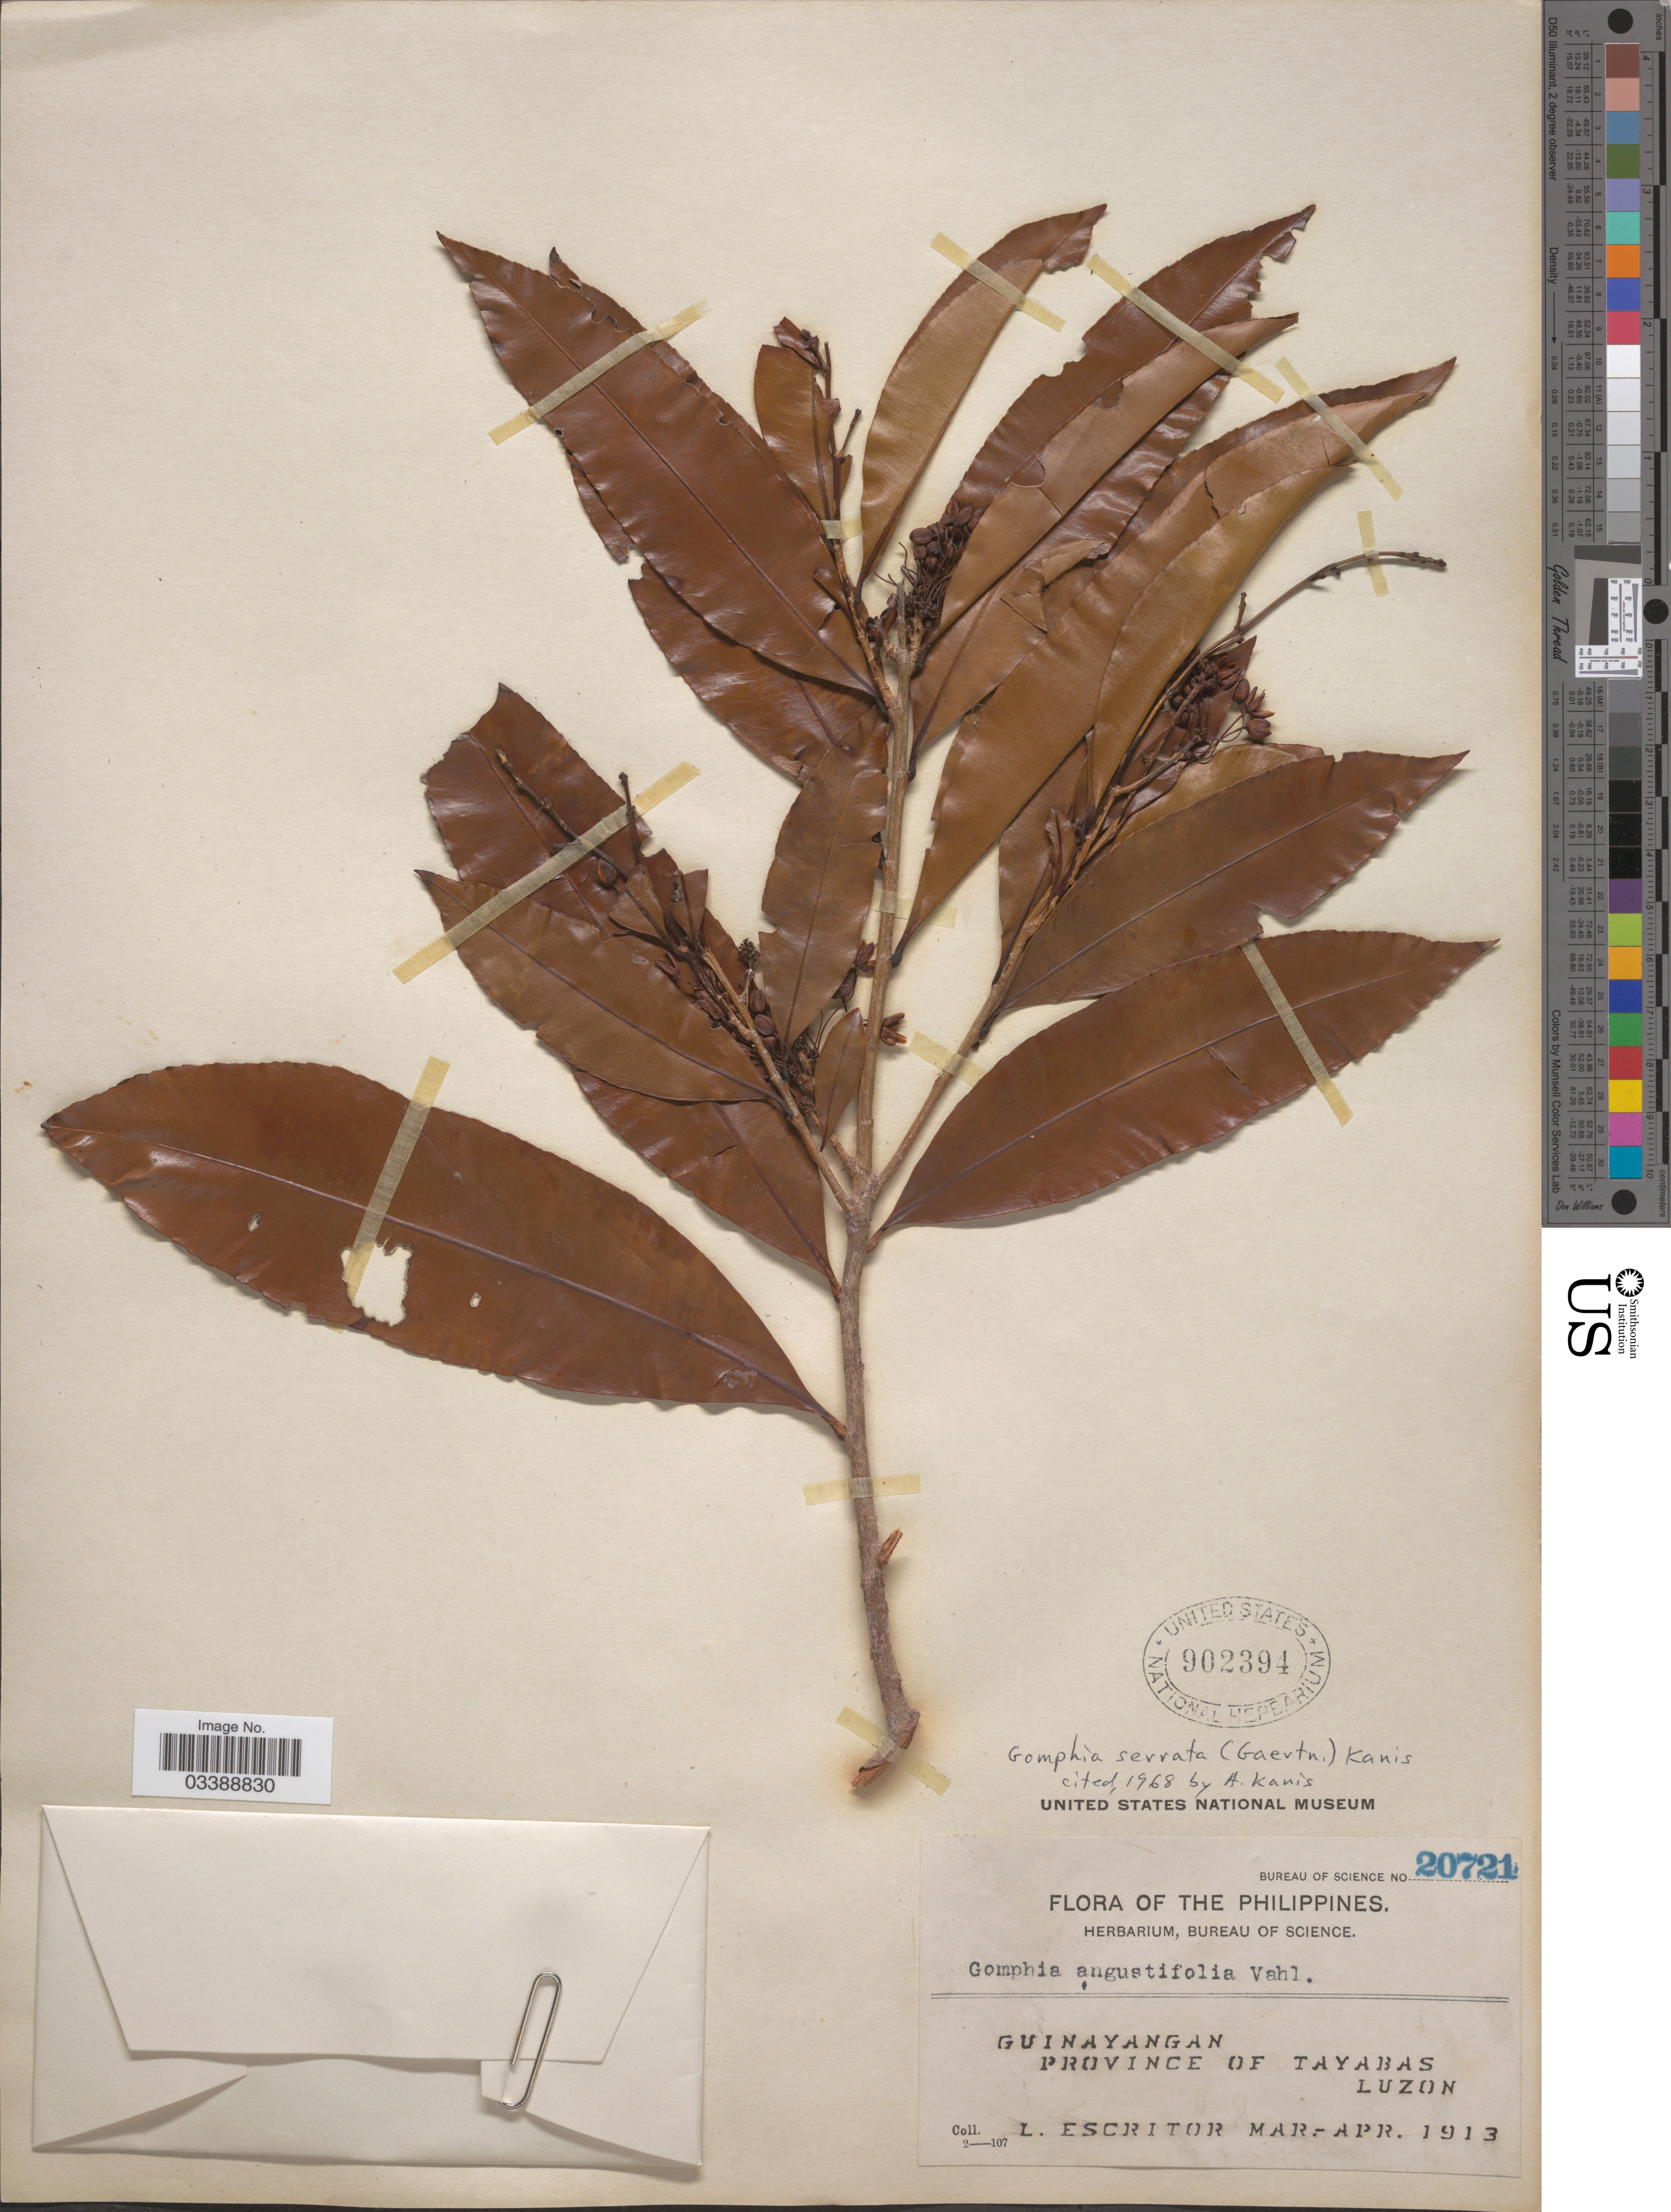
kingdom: Plantae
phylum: Tracheophyta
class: Magnoliopsida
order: Malpighiales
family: Ochnaceae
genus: Campylospermum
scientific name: Campylospermum serratum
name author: (Gaertn.) Bittrich & M.C.E. Amaral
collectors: L. Escritor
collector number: Bureau of Science 20721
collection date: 1913-03/1913-04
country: Philippines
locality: Guinayangan Province of Tayabas Luzon.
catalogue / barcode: US 902394